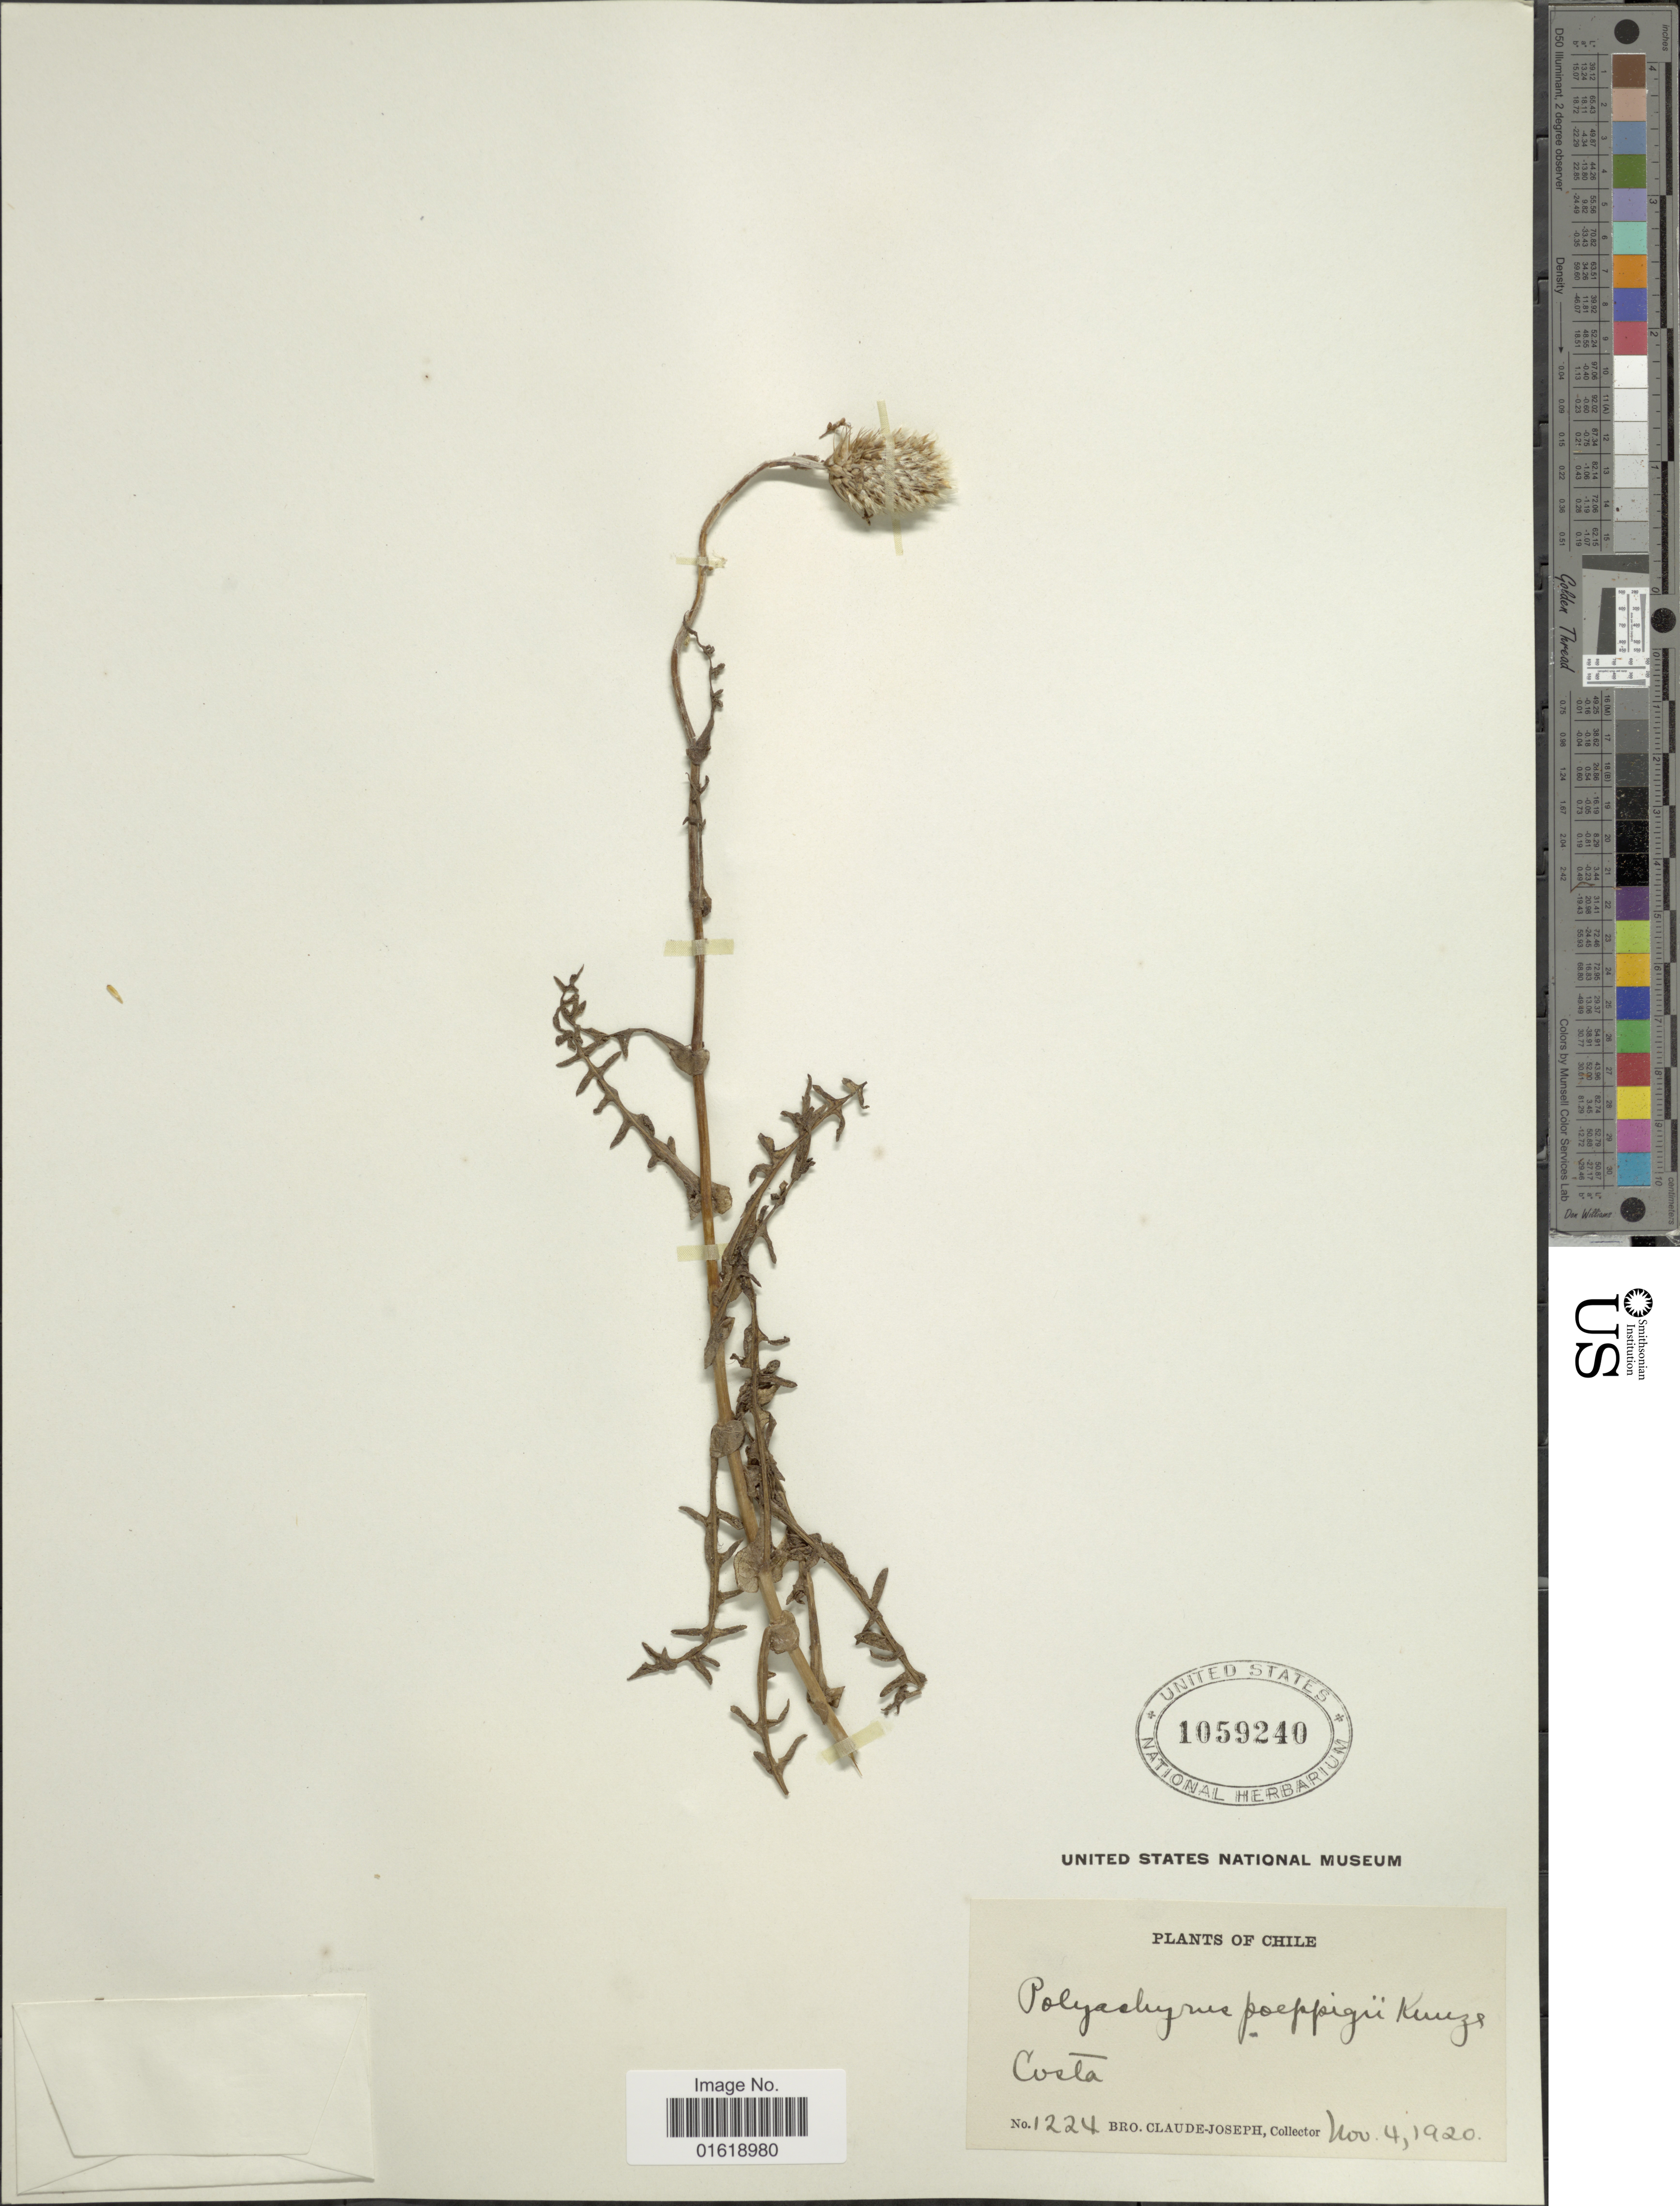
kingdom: Plantae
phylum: Tracheophyta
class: Magnoliopsida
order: Asterales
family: Asteraceae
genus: Polyachyrus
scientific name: Polyachyrus poeppigii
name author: Kunze ex Less.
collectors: Bro. Claude-Joseph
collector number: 1224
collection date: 1920-11-04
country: Chile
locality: Costa.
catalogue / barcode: US 1059240